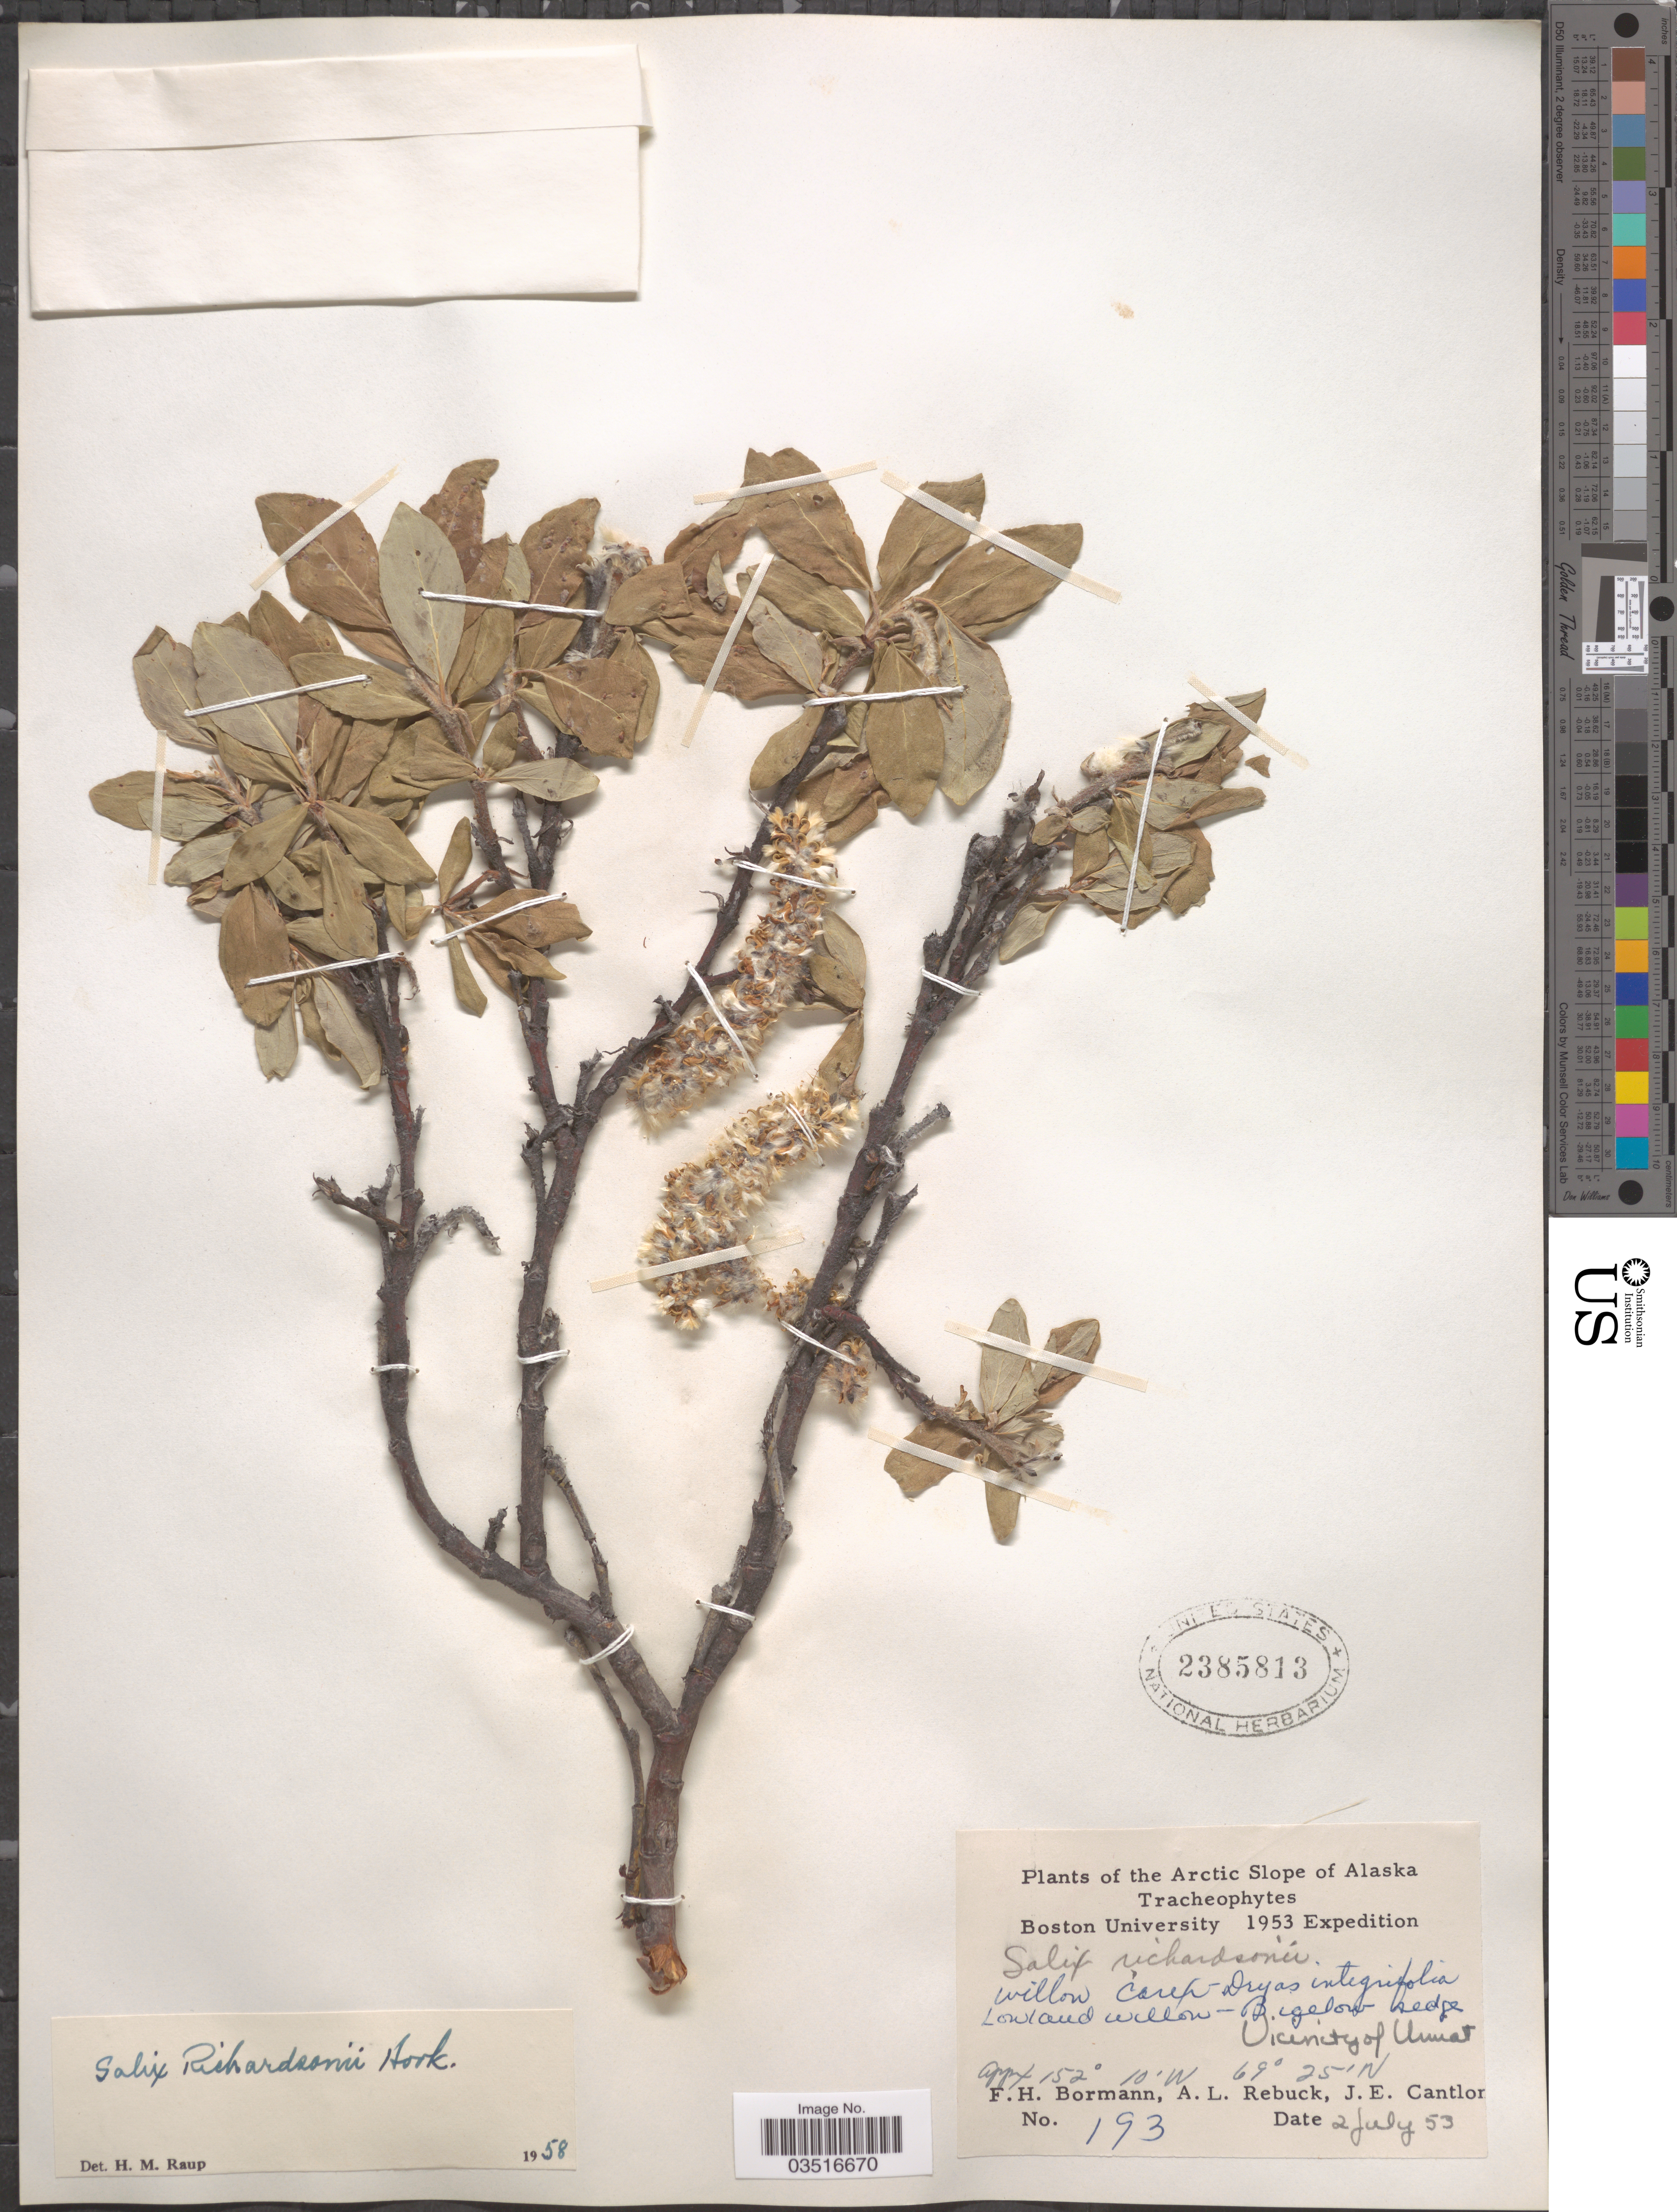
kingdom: Plantae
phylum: Tracheophyta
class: Magnoliopsida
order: Malpighiales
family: Salicaceae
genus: Salix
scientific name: Salix richardsonii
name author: Hook.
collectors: F. Bormann, A. Rebuck & J. Cantlon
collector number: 193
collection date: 1953-07-02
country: United States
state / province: Alaska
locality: The Arctic Alaska. Vicinity of Umiat.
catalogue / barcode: US 2385813